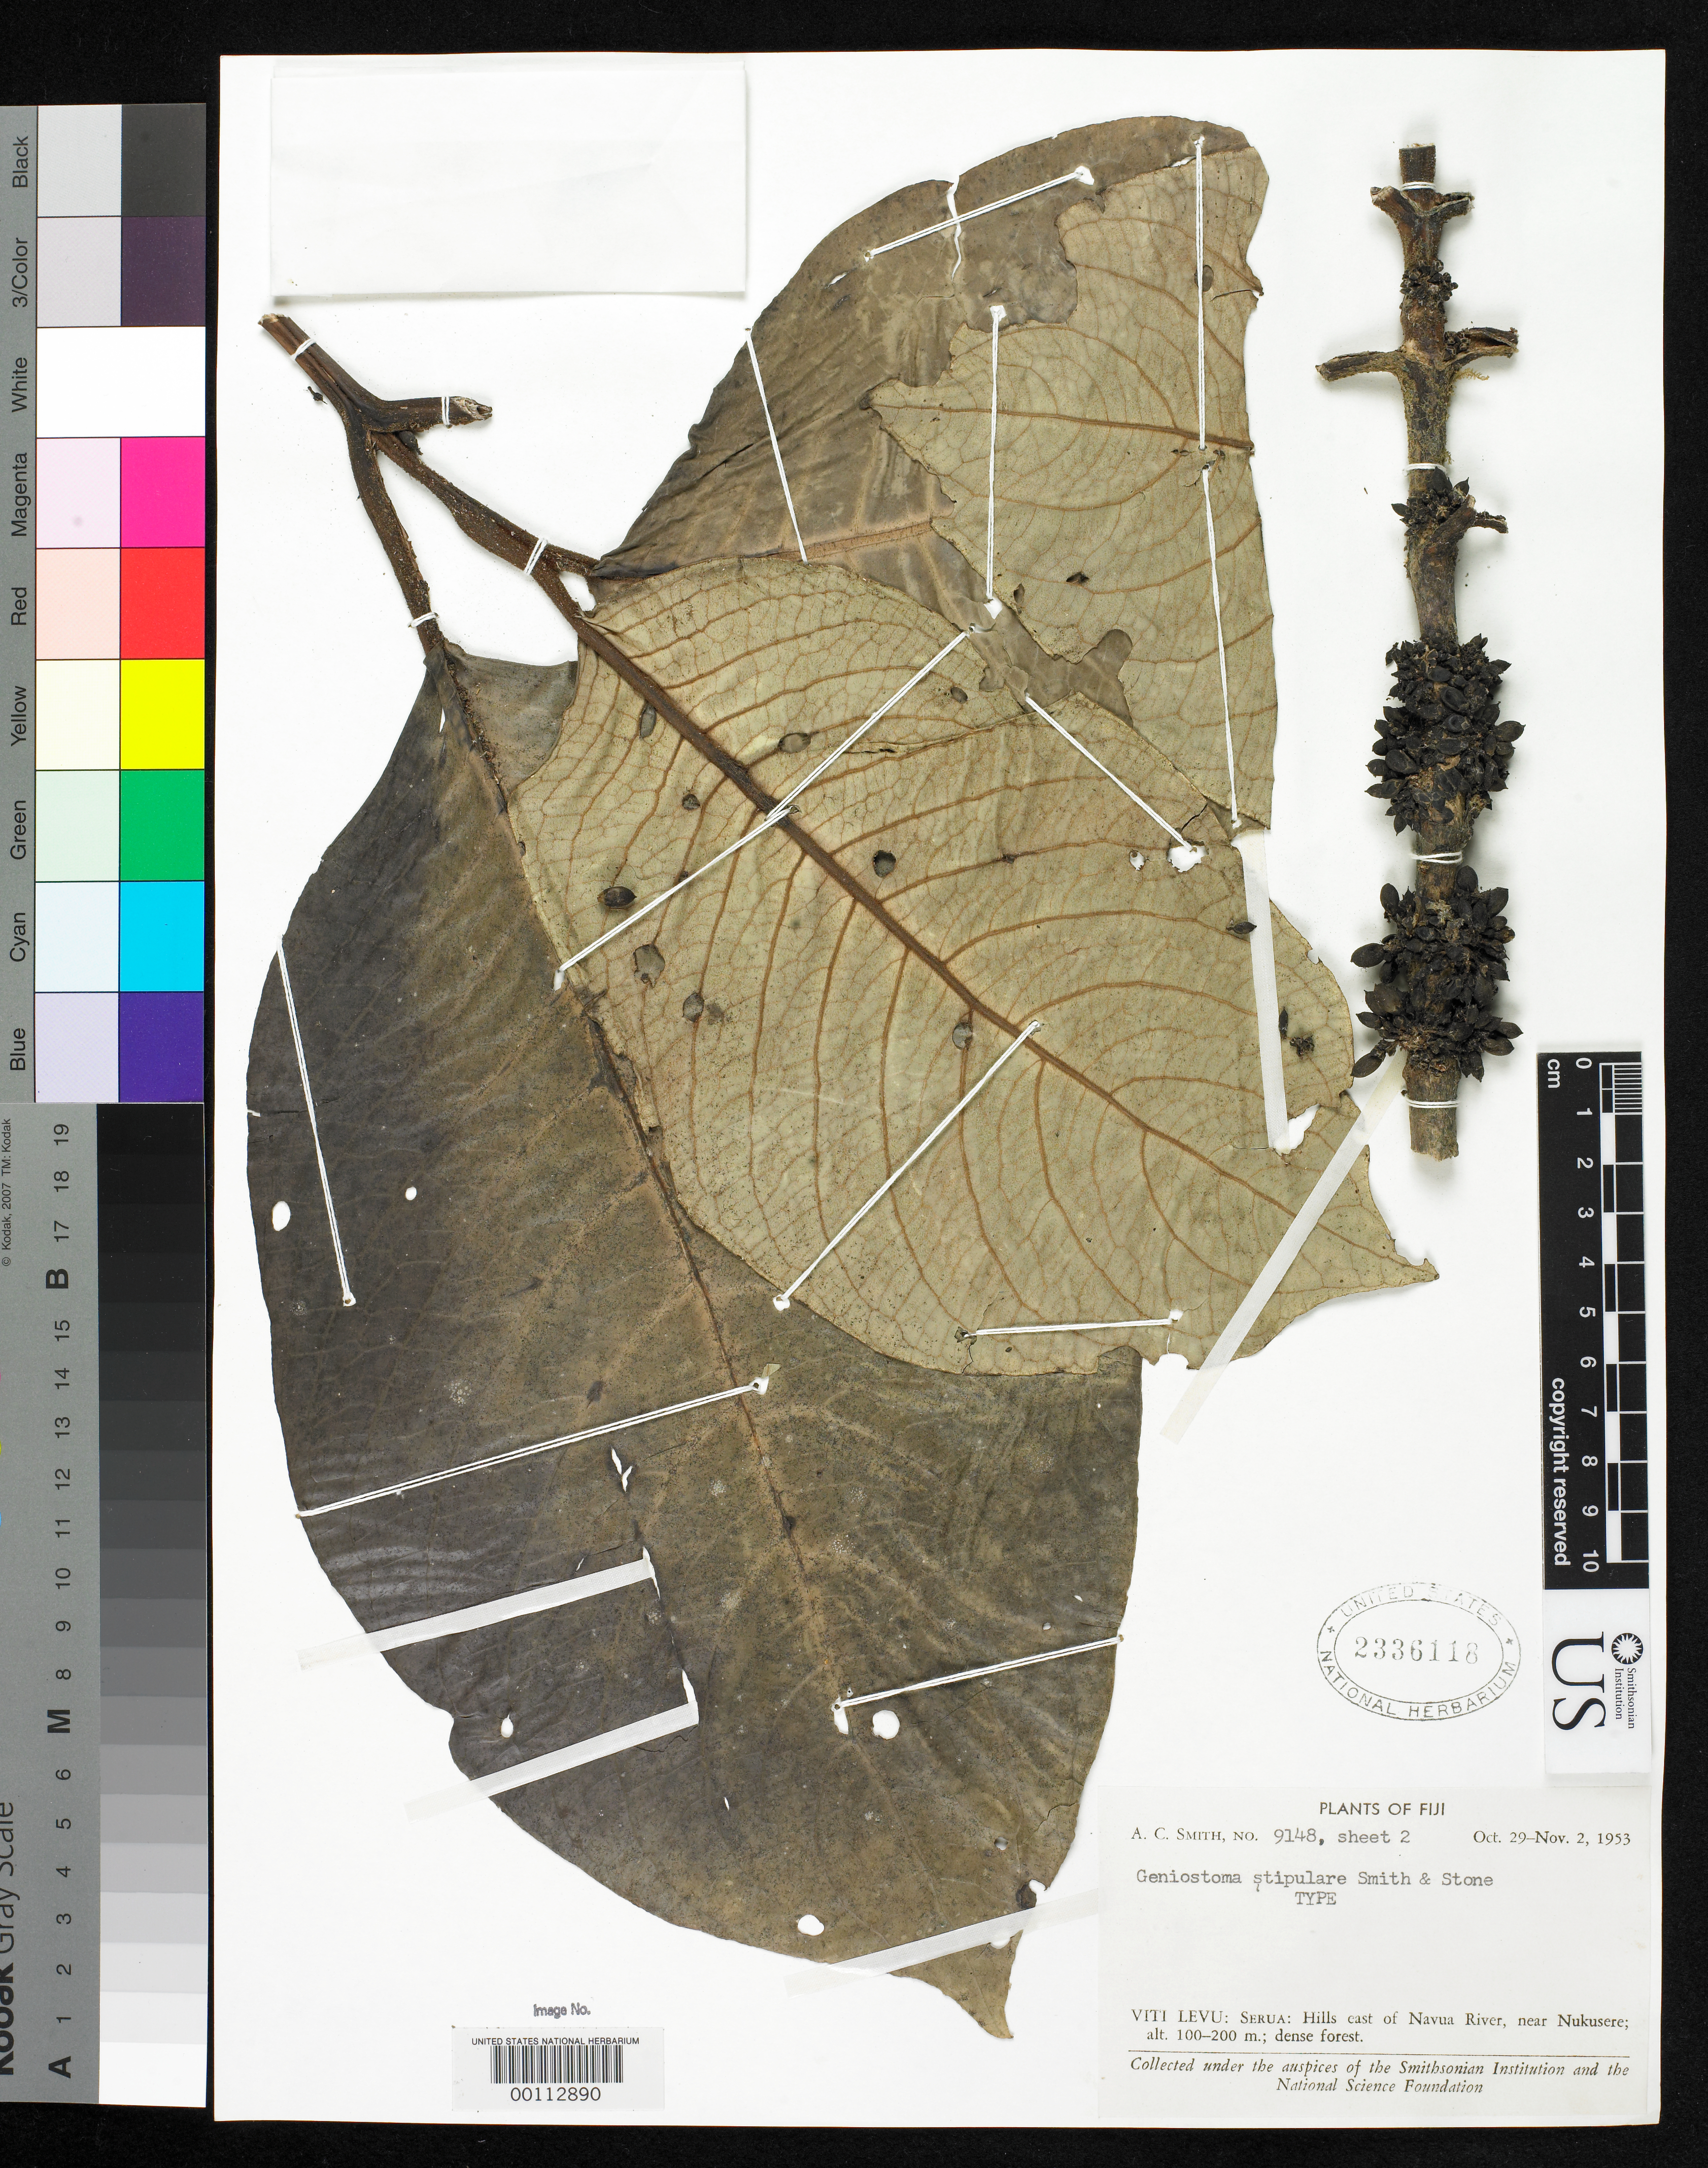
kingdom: Plantae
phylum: Tracheophyta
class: Magnoliopsida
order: Gentianales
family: Loganiaceae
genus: Geniostoma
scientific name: Geniostoma stipulare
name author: A.C. Sm. & B.C. Stone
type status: Holotype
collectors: A. C. Smith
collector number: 9148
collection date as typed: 02 Nov 1953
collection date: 1953-11-02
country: Fiji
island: Viti Levu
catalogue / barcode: US 2336118